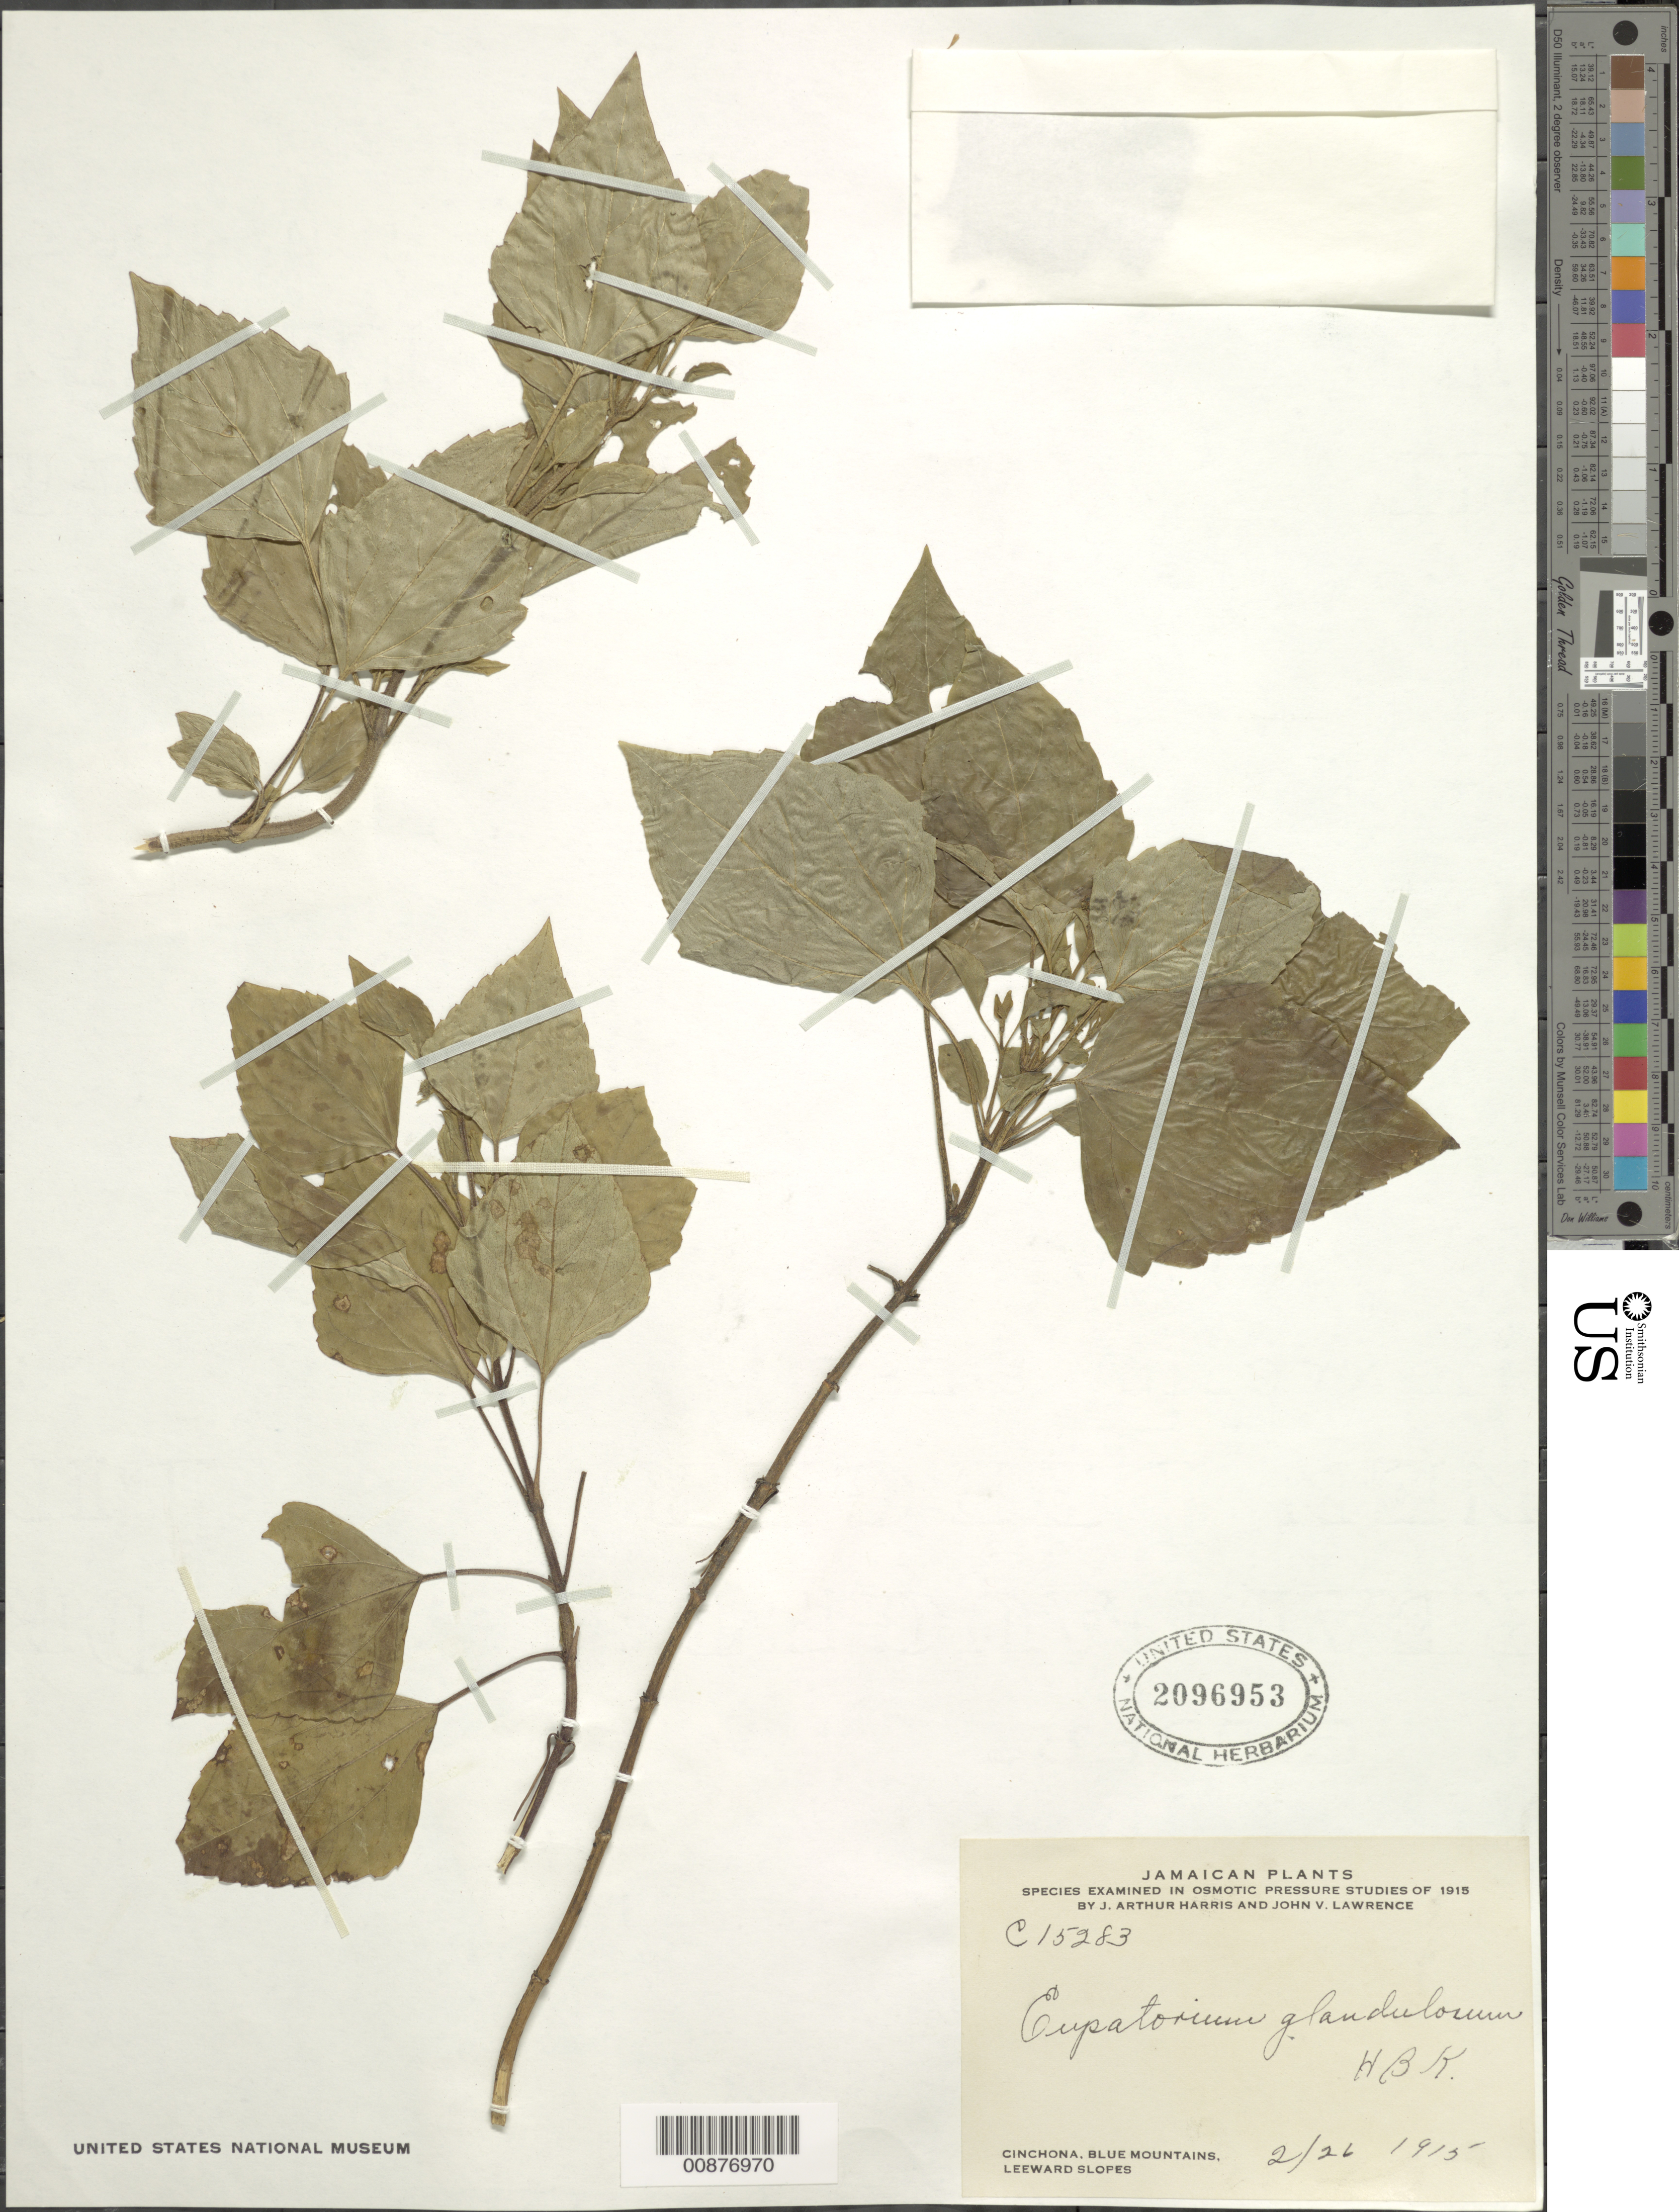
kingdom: Plantae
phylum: Tracheophyta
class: Magnoliopsida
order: Asterales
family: Asteraceae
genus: Ageratina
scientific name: Ageratina adenophora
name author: (Spreng.) R.M. King & H. Rob.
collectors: J. A. Harris & J. Lawrence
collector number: C 15283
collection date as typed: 26 Feb 1915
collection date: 1915-02-26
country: Jamaica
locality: Cinchona; Blue Mountains, leeward slopes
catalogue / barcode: US 2096953